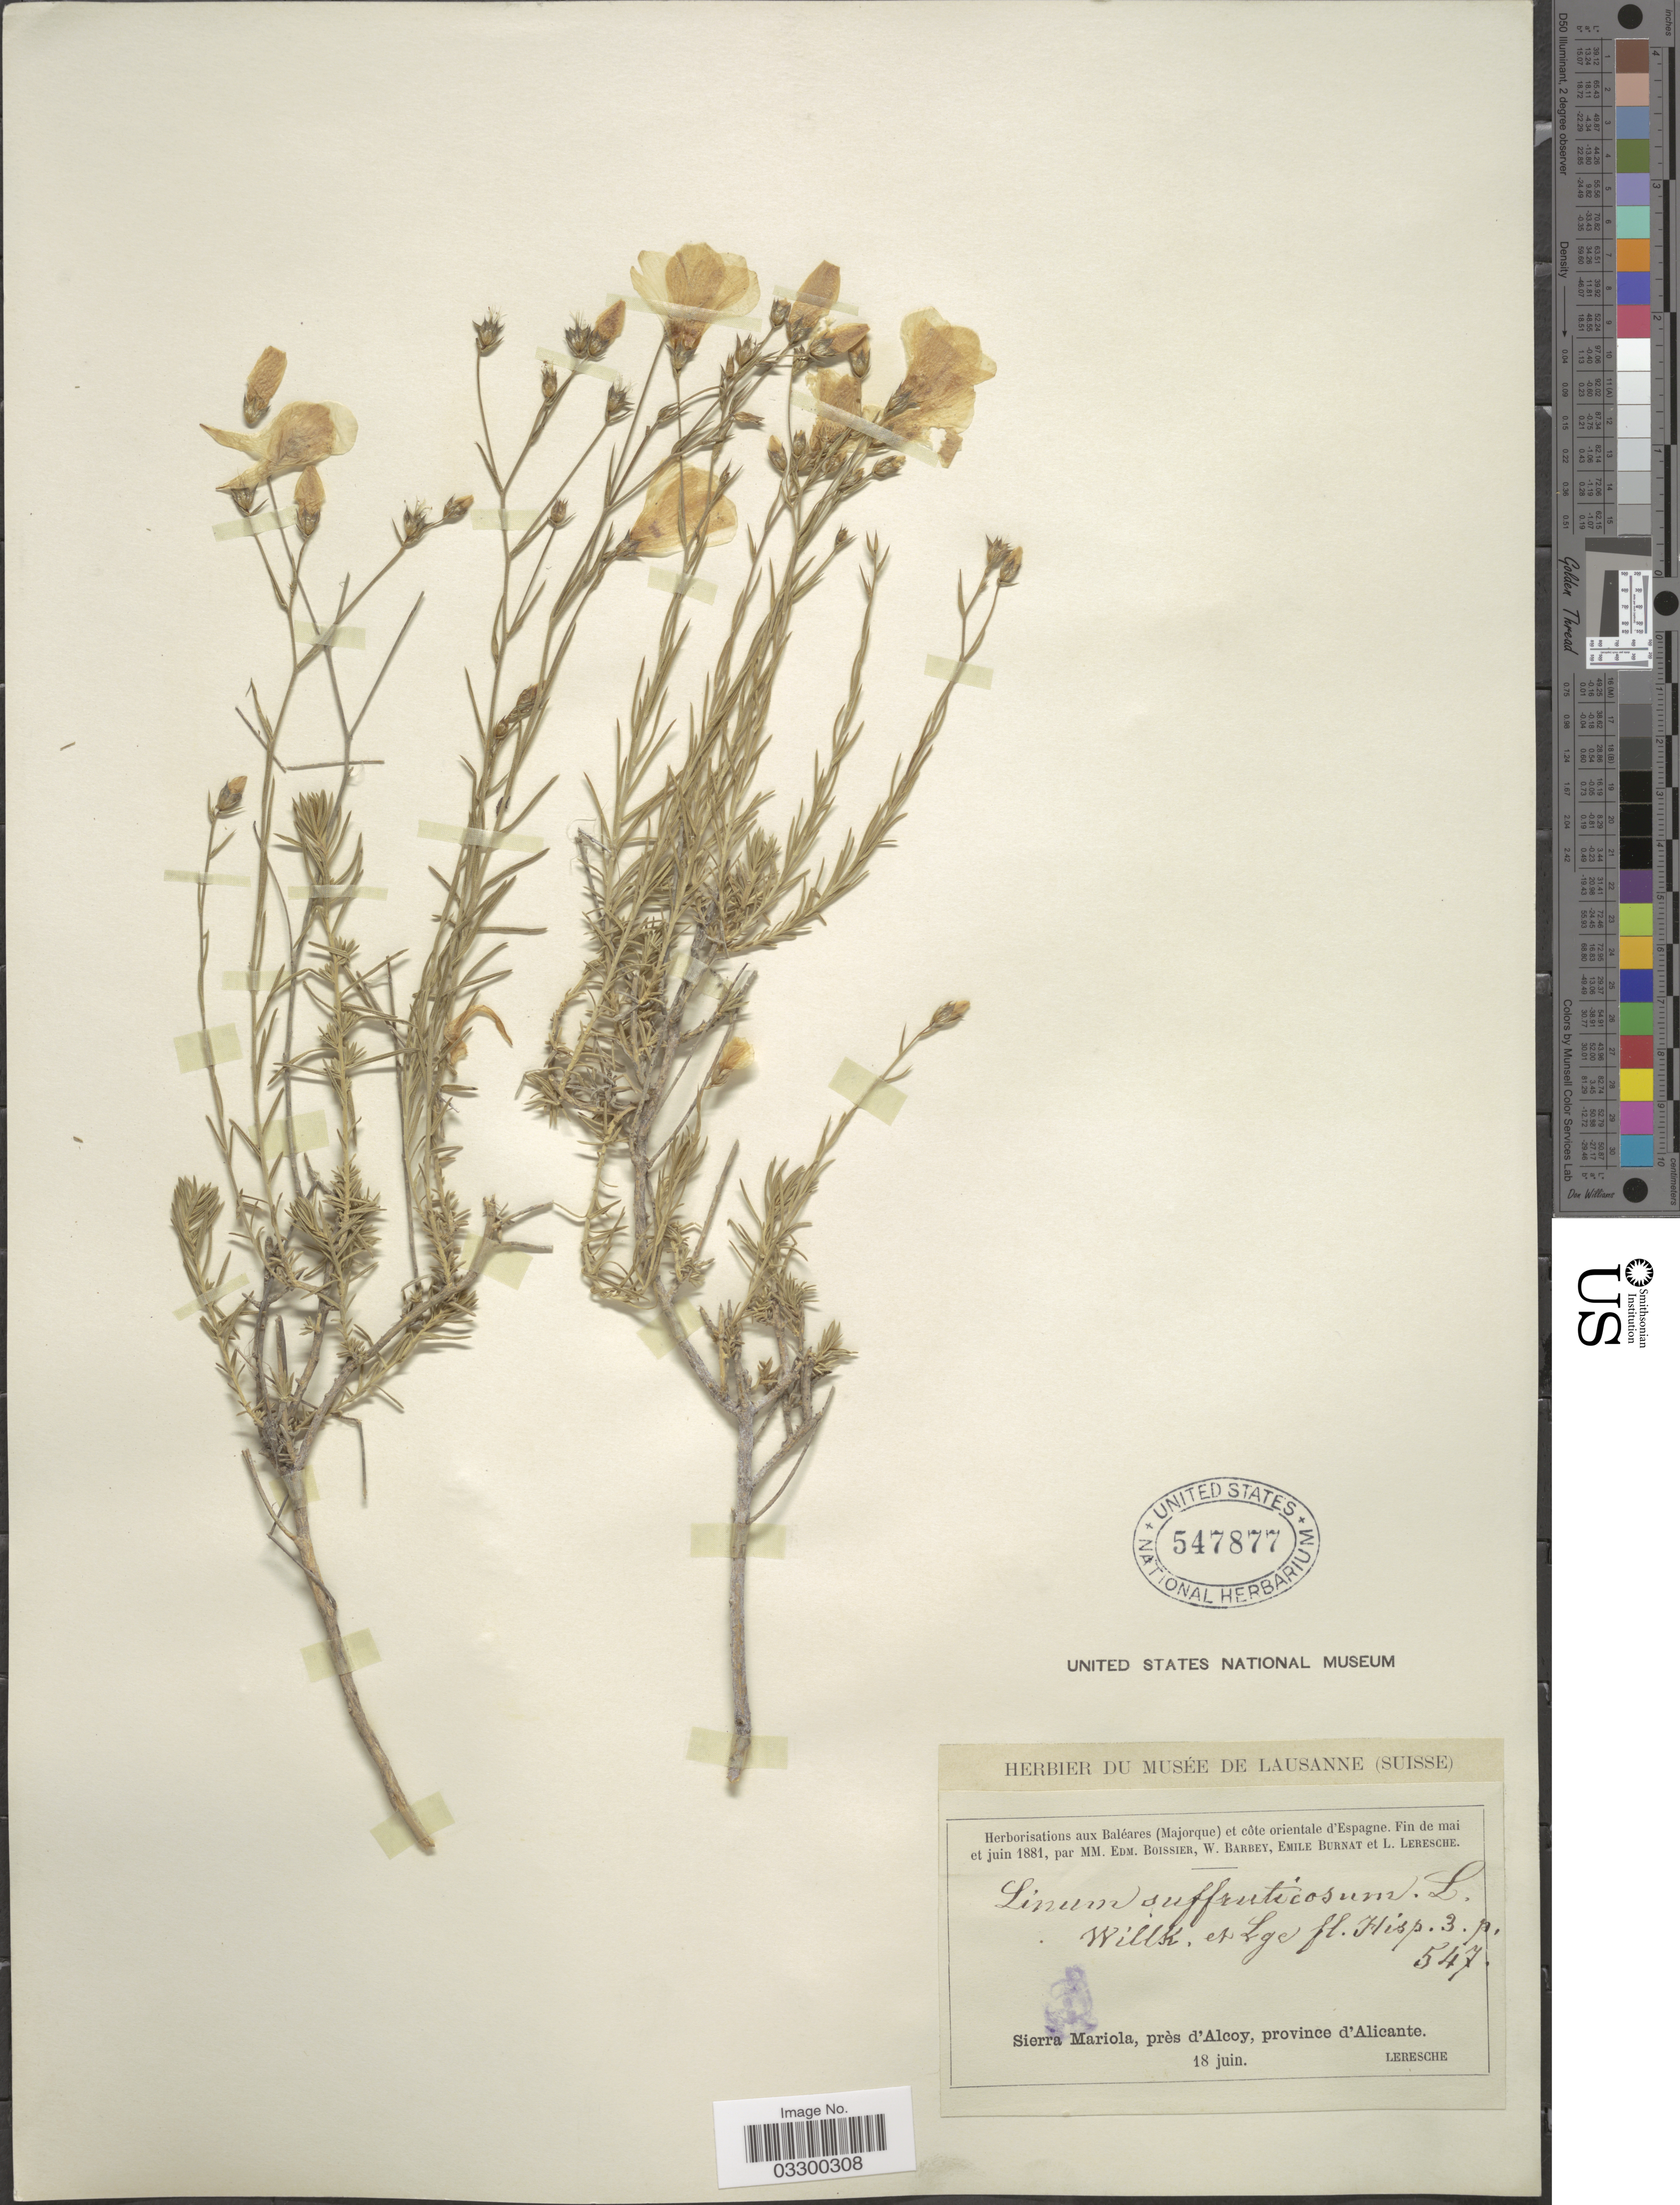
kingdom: Plantae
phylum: Tracheophyta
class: Magnoliopsida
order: Malpighiales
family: Linaceae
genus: Linum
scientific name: Linum suffruticosum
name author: L.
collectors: L. Leresche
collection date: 1881-06-18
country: Spain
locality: Sierra Mariola, près d'Alcoy, province d'Alicante.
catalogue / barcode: US 547877